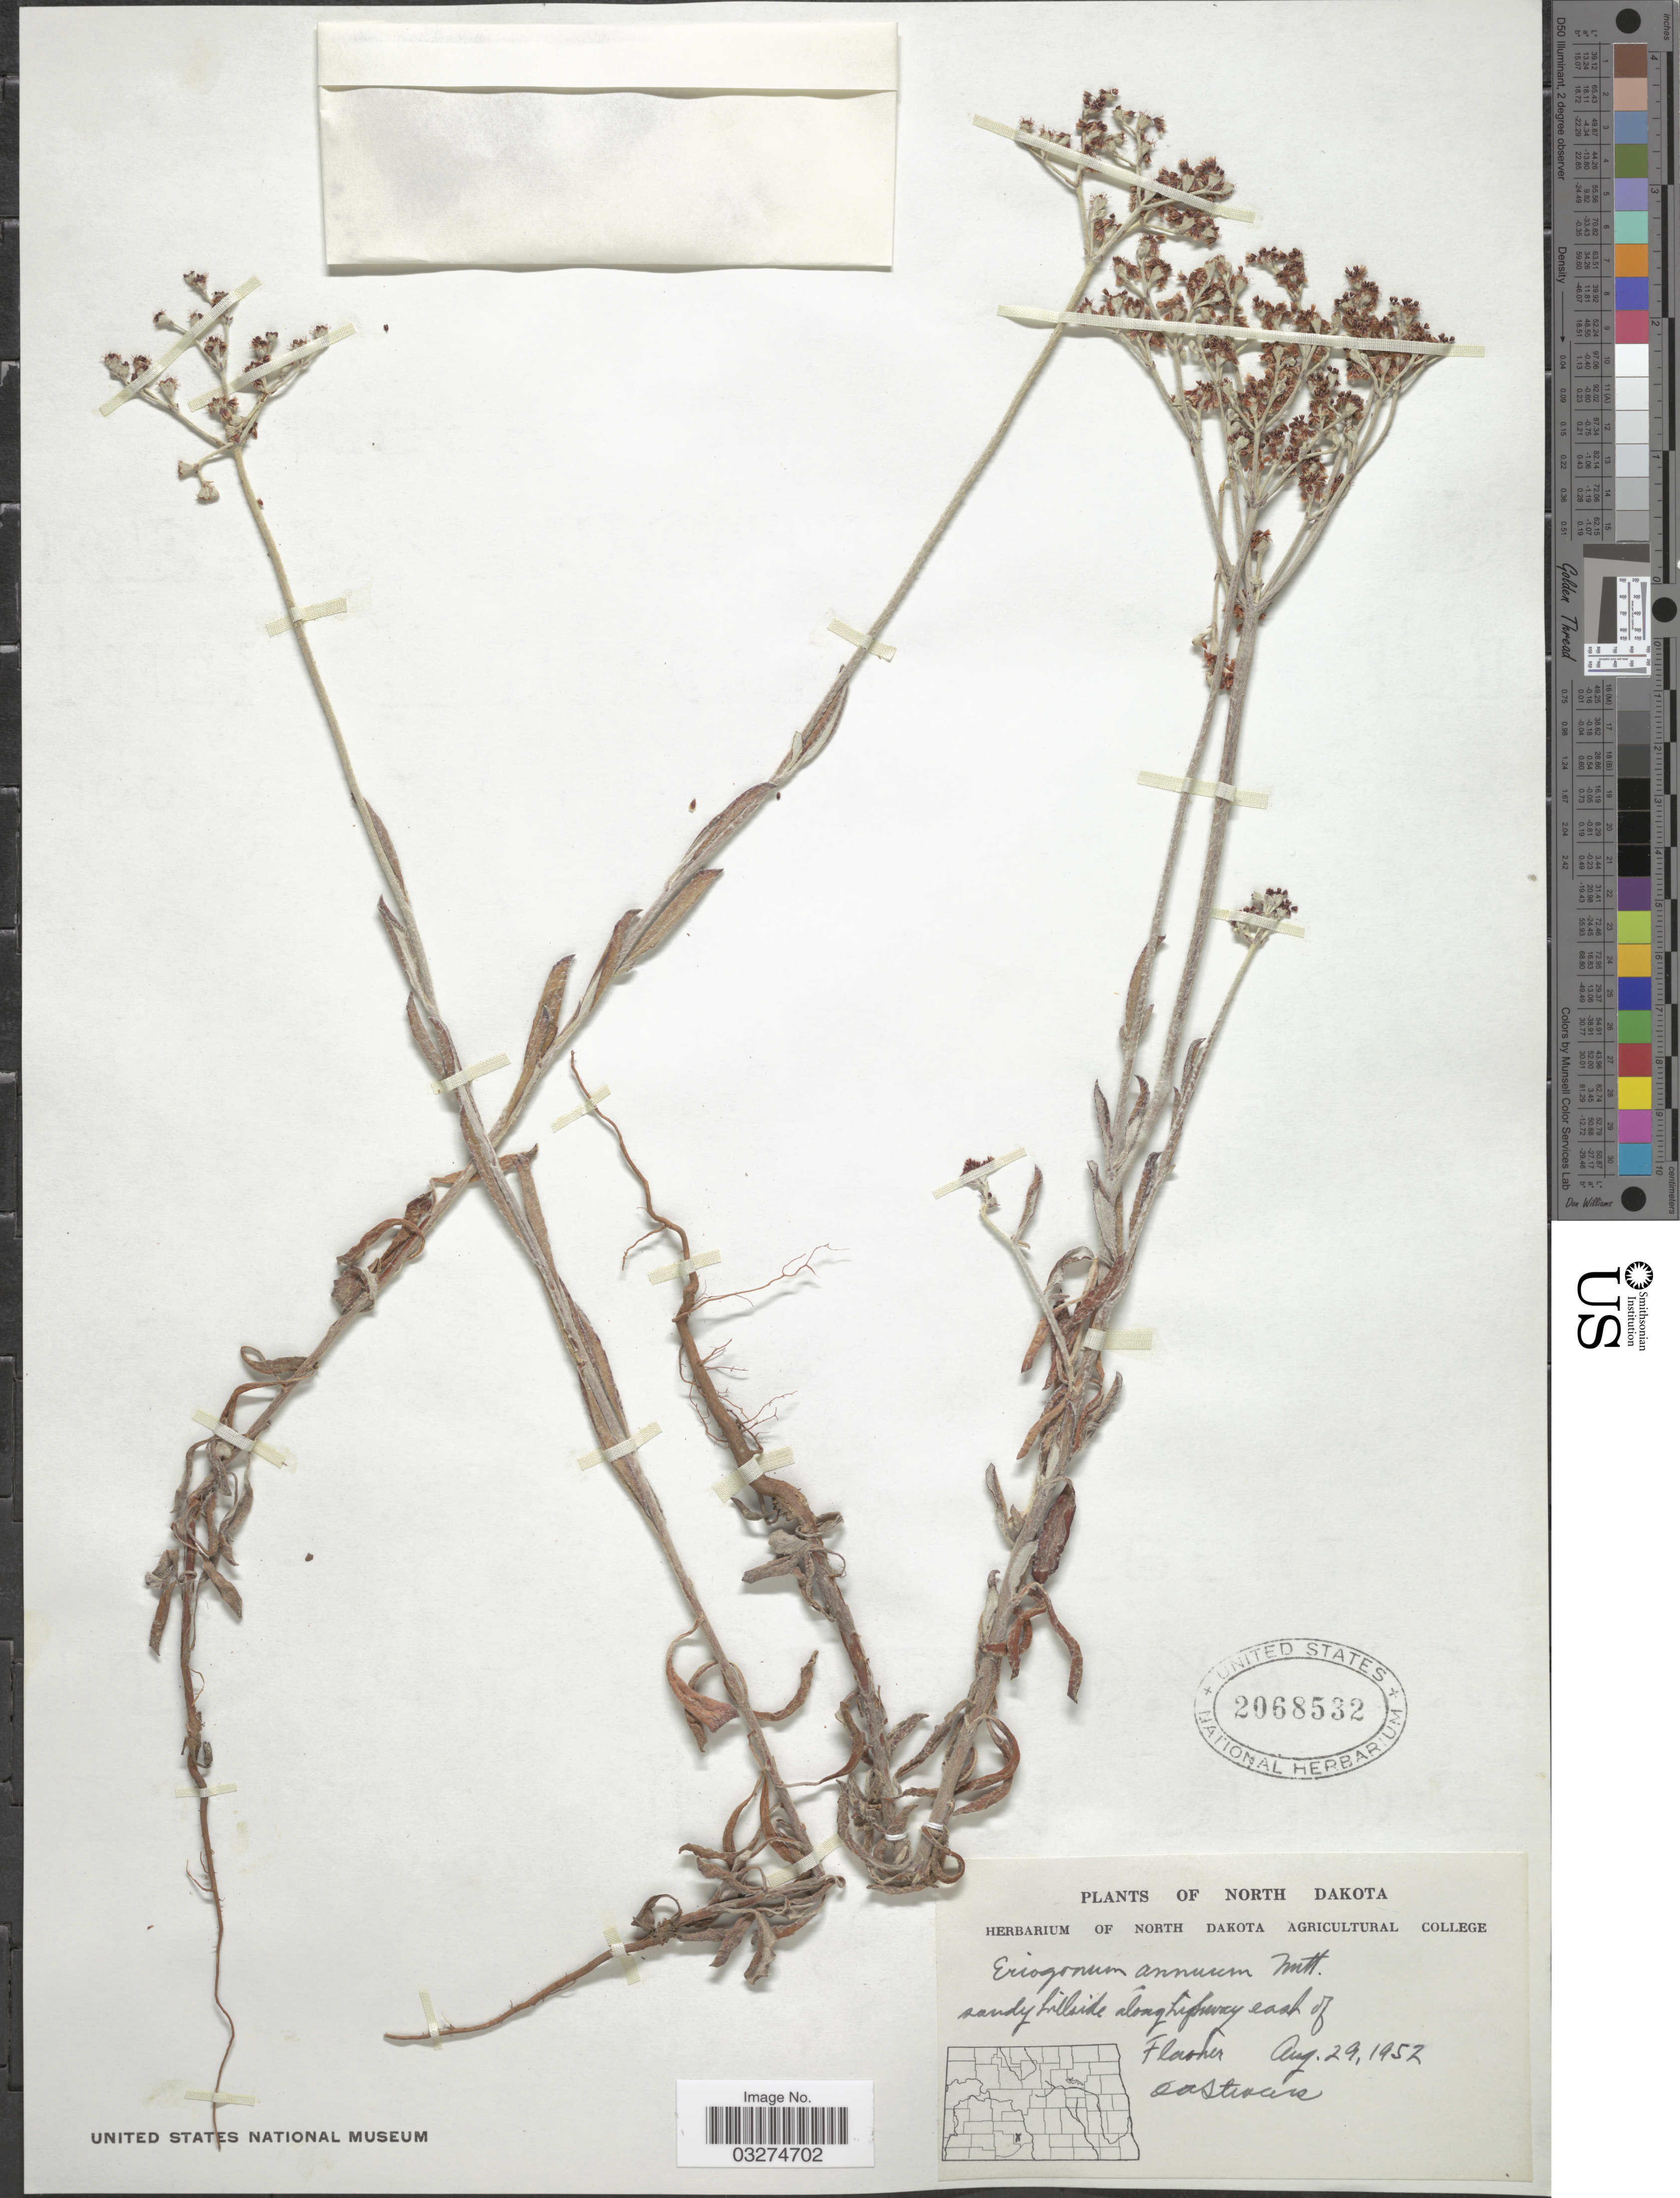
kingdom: Plantae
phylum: Tracheophyta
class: Magnoliopsida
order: Caryophyllales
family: Polygonaceae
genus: Eriogonum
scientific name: Eriogonum annuum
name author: Nutt.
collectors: O. A. Stevens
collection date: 1952-08-29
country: United States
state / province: North Dakota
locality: Along highway east of Flasher.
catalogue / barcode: US 2068532